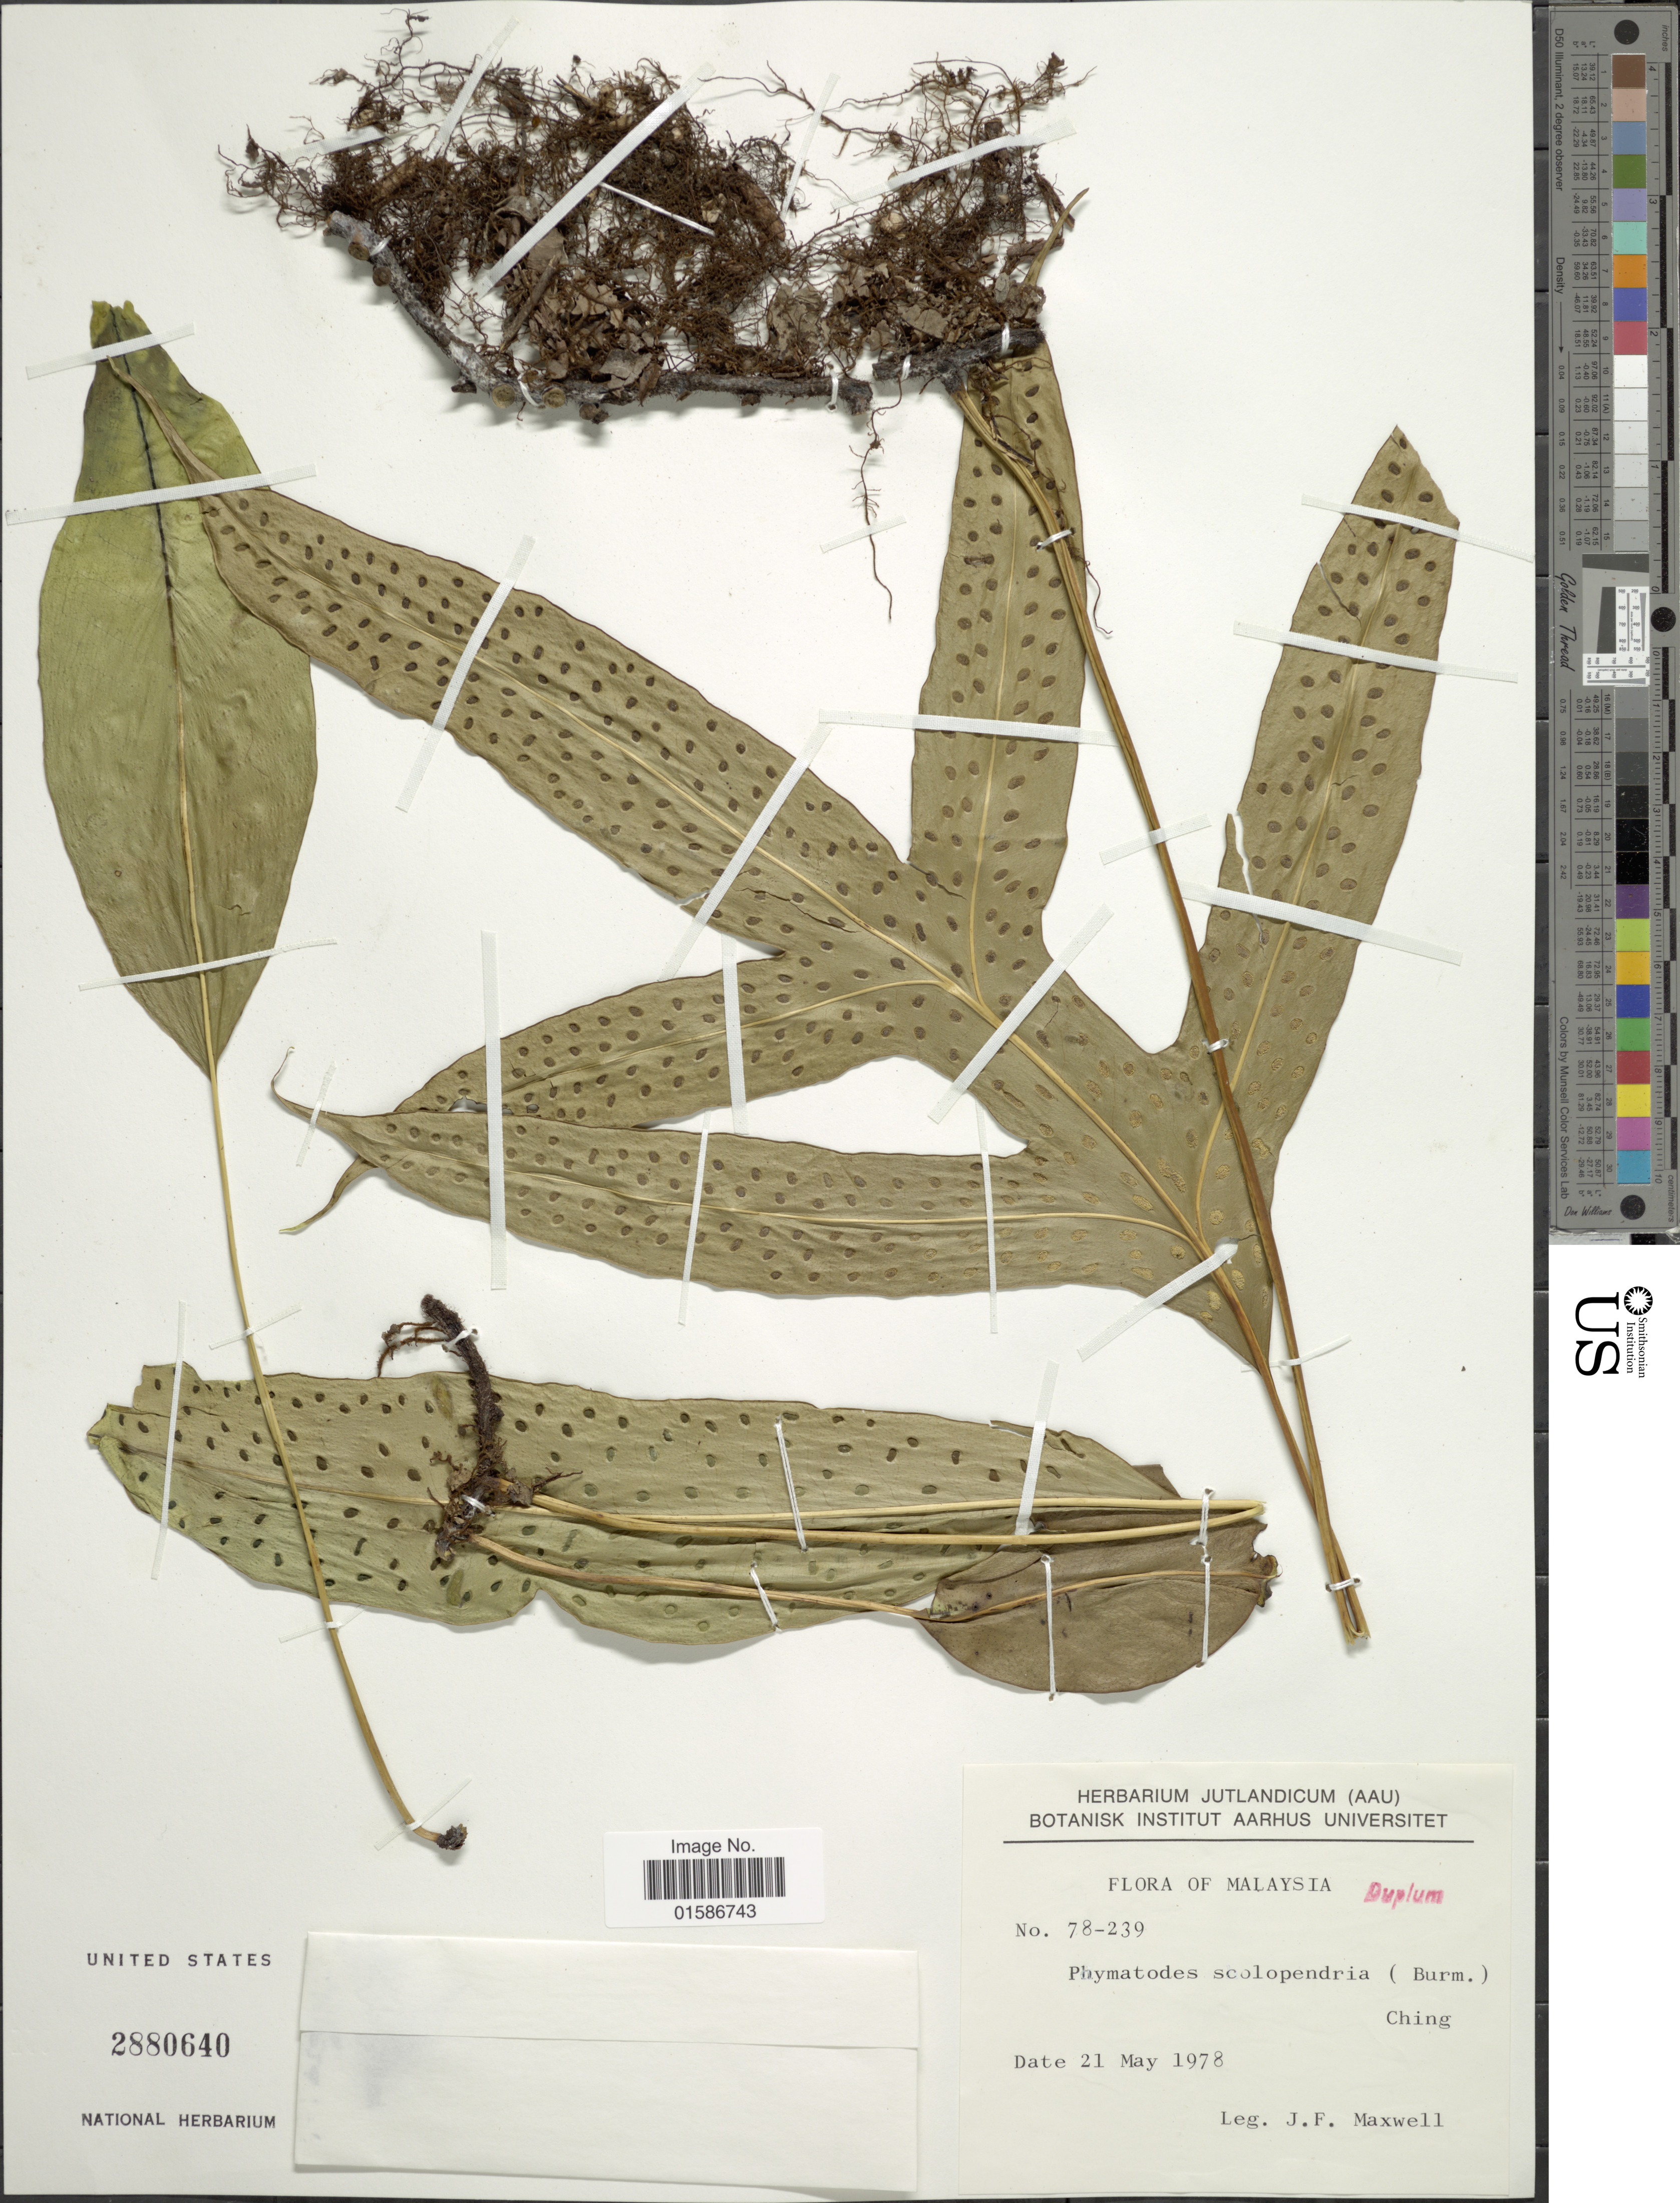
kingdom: Plantae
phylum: Tracheophyta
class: Polypodiopsida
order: Polypodiales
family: Polypodiaceae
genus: Microsorum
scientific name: Microsorum scolopendria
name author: (Burm. f.) Copel.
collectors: J. Maxwell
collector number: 78-239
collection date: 1978-05-21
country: Malaysia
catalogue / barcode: US 2880640